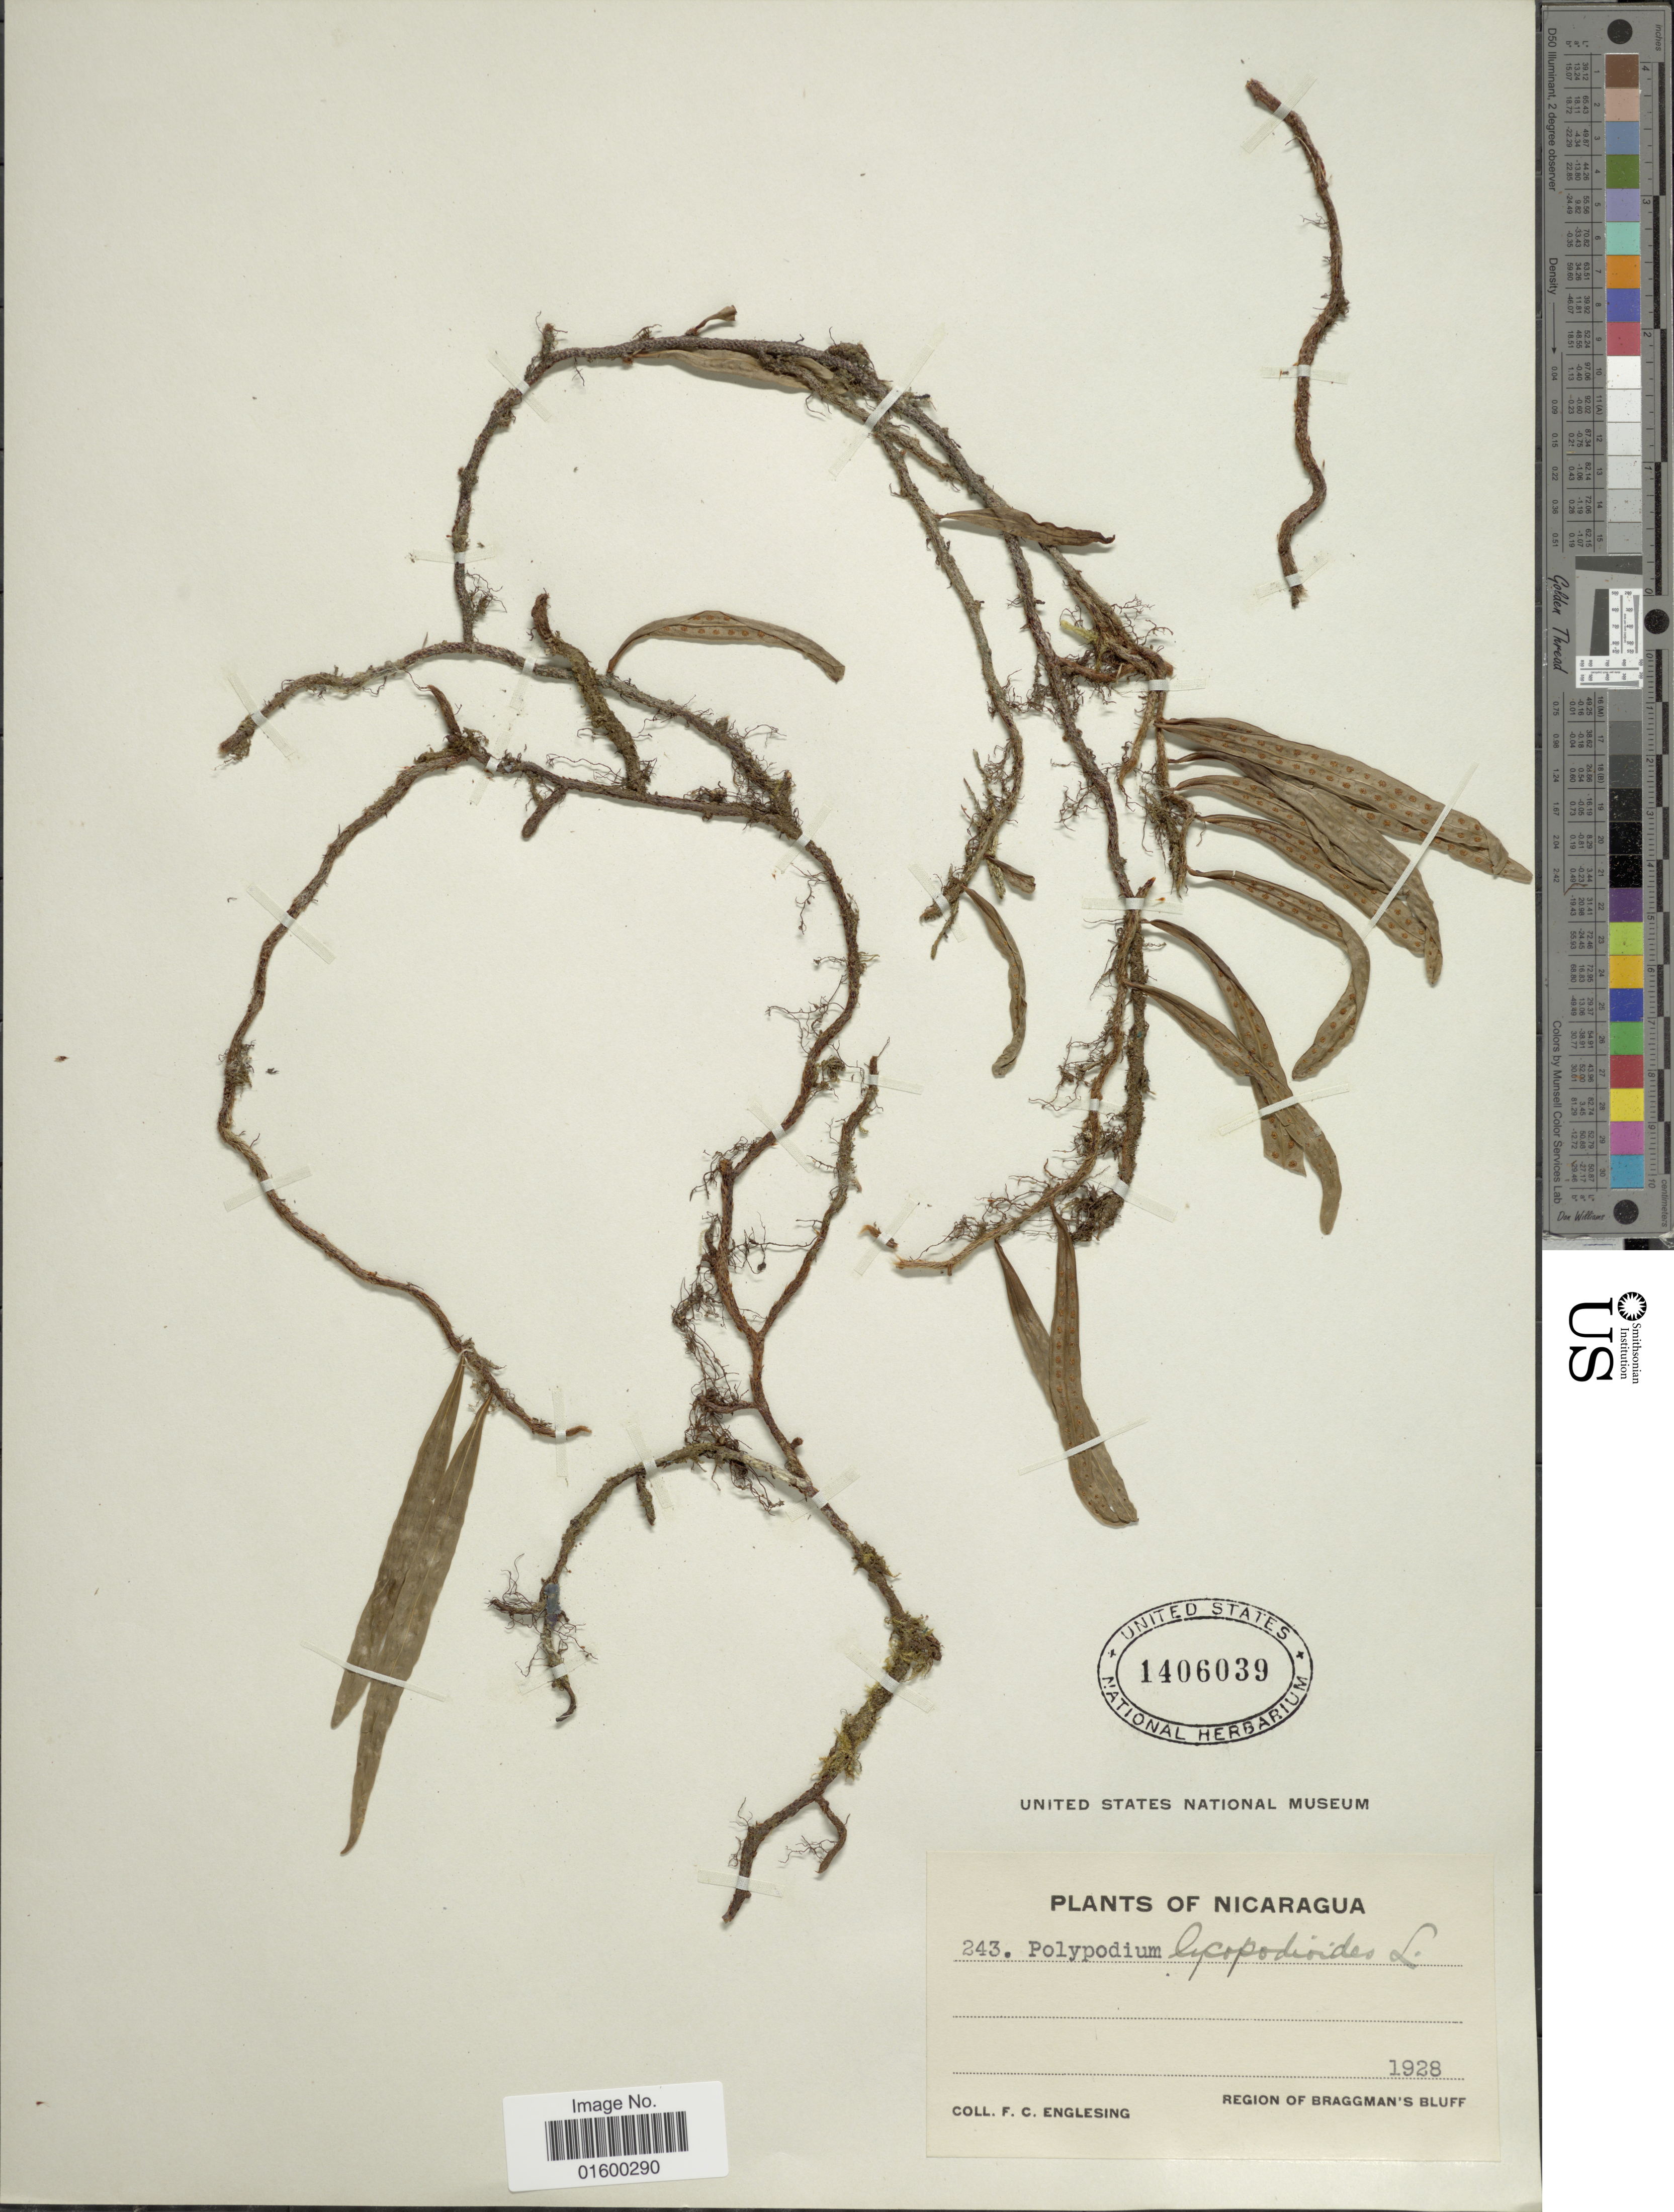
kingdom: Plantae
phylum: Tracheophyta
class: Polypodiopsida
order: Polypodiales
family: Polypodiaceae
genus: Microgramma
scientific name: Microgramma lycopodioides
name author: (L.) Copel.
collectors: F. Englesing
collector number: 243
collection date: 1928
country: Nicaragua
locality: Region of Braggman's Bluff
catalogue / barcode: US 1406039